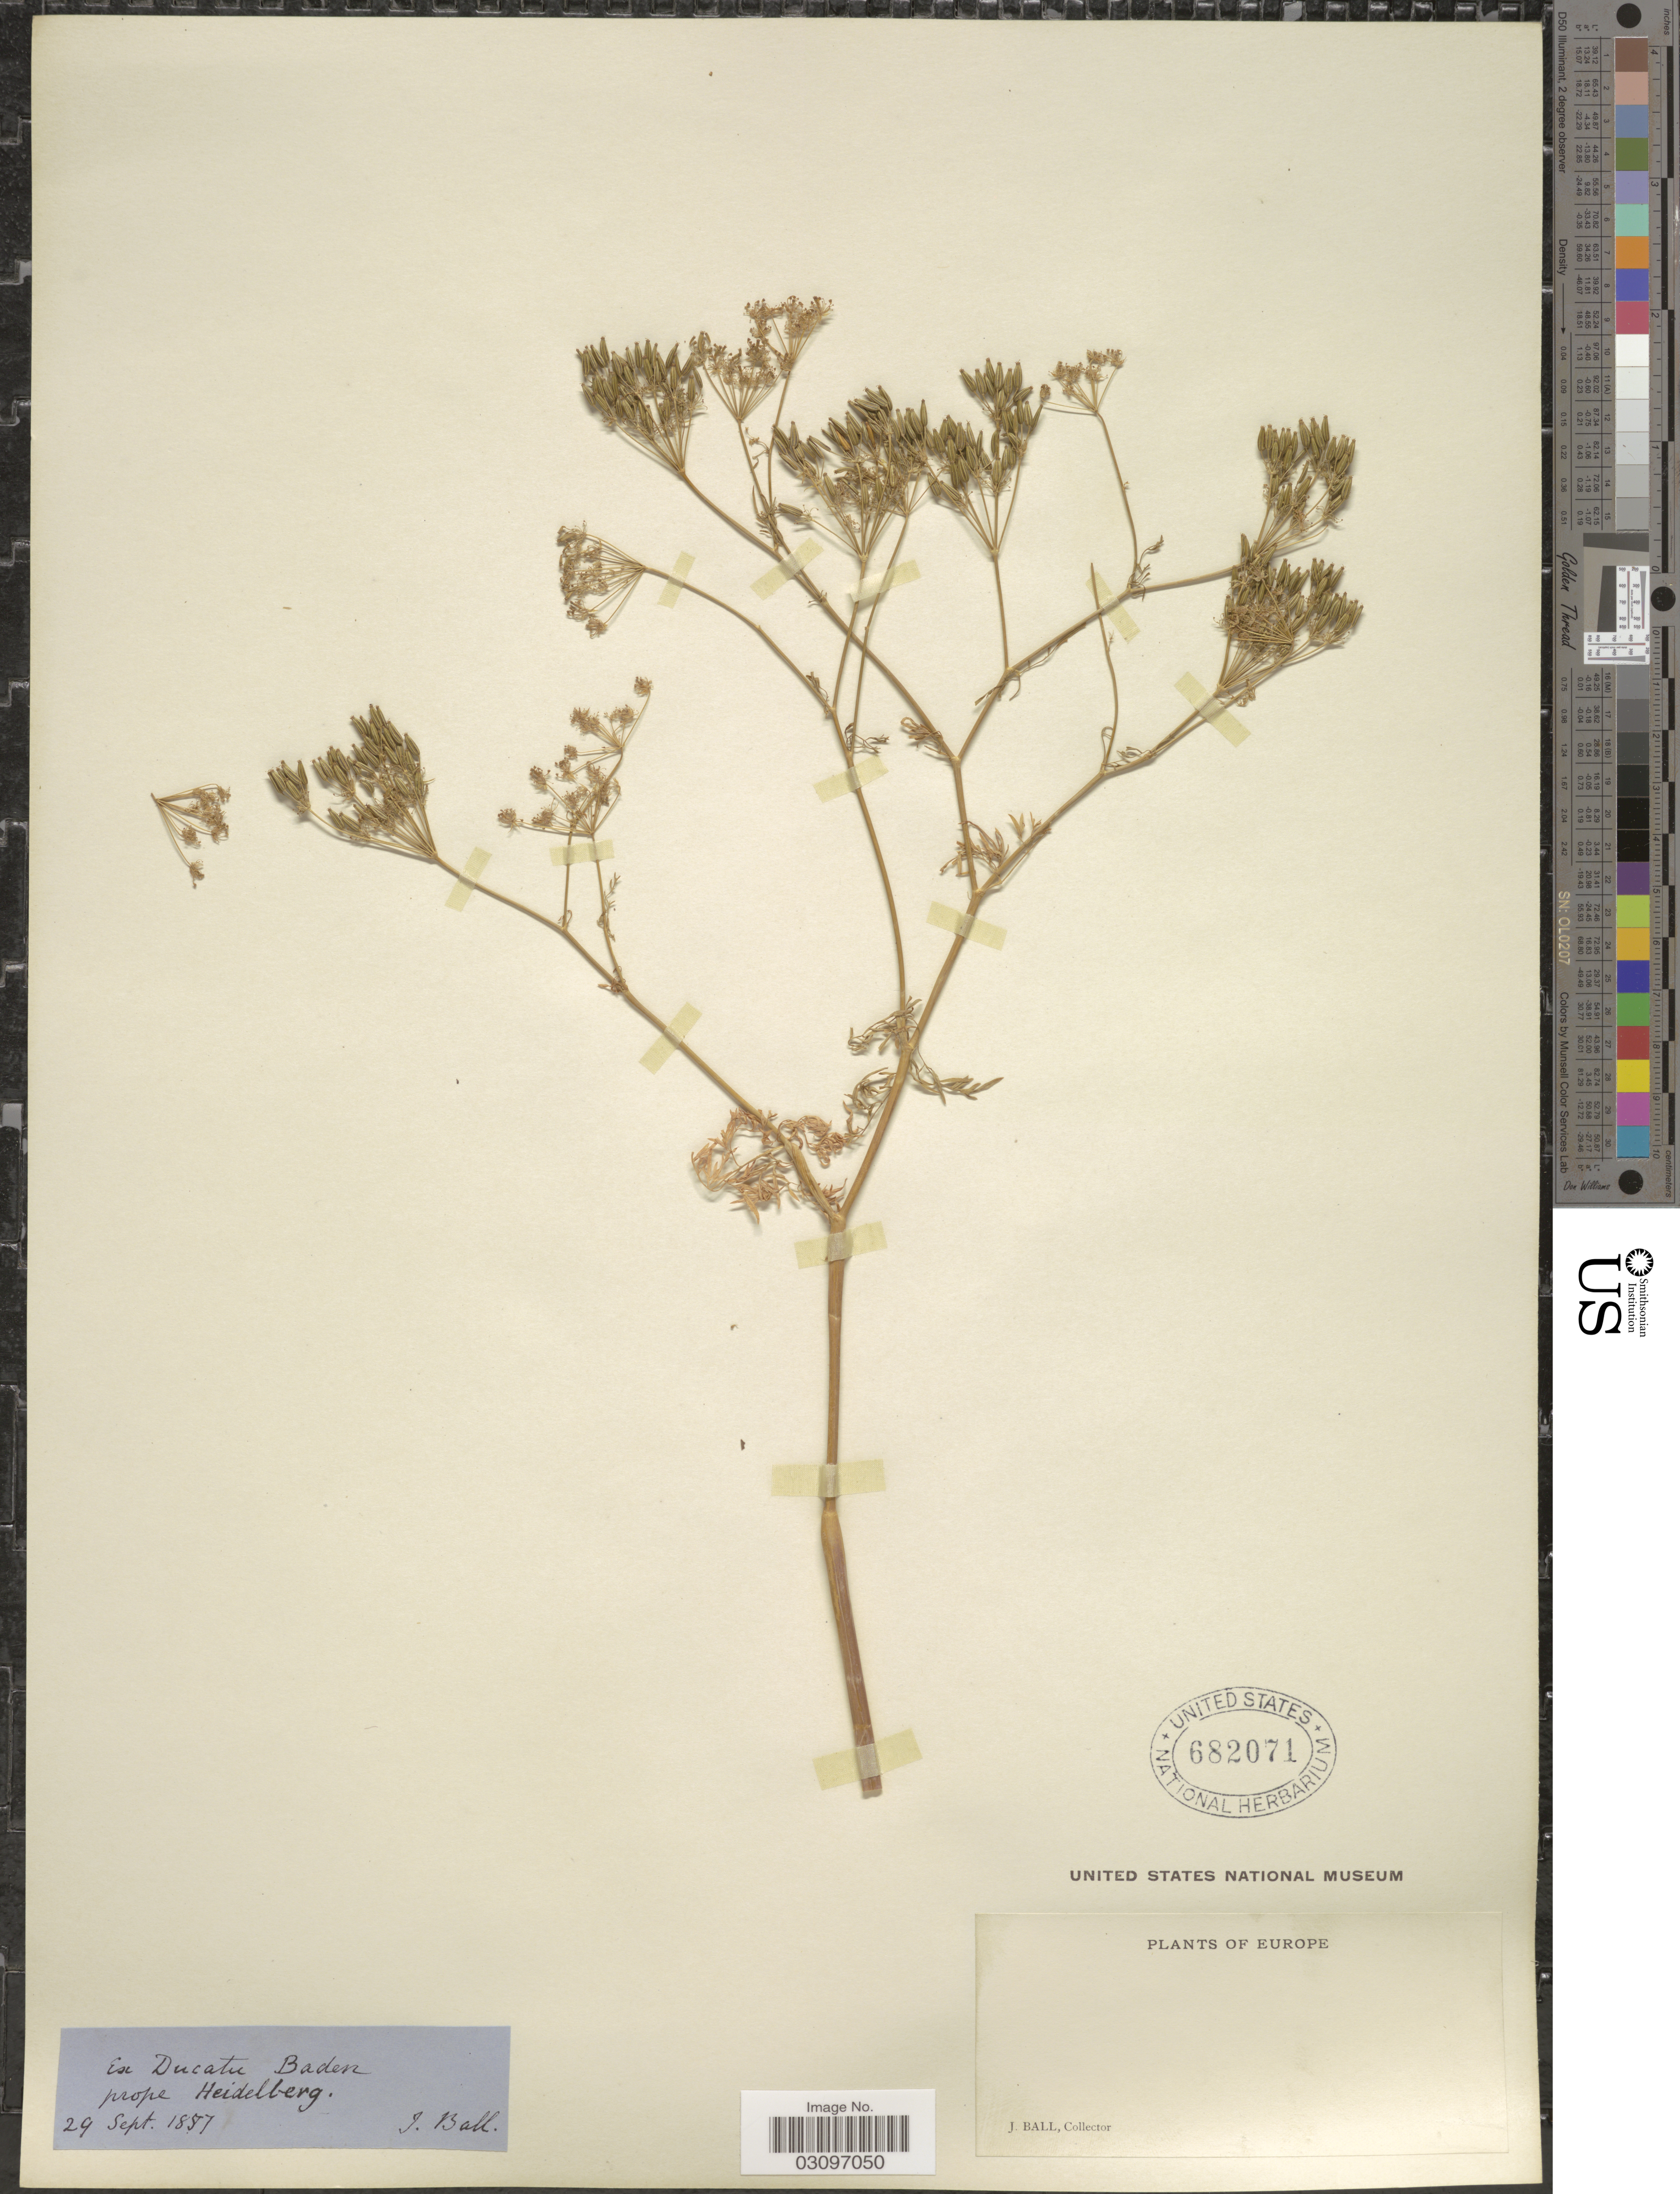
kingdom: Plantae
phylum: Tracheophyta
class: Magnoliopsida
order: Apiales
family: Apiaceae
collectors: J. Ball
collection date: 1887-09-29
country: Germany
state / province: Baden-Württemberg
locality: Ex Ducatu Baden prope Heidelberg. Europe.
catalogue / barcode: US 682071